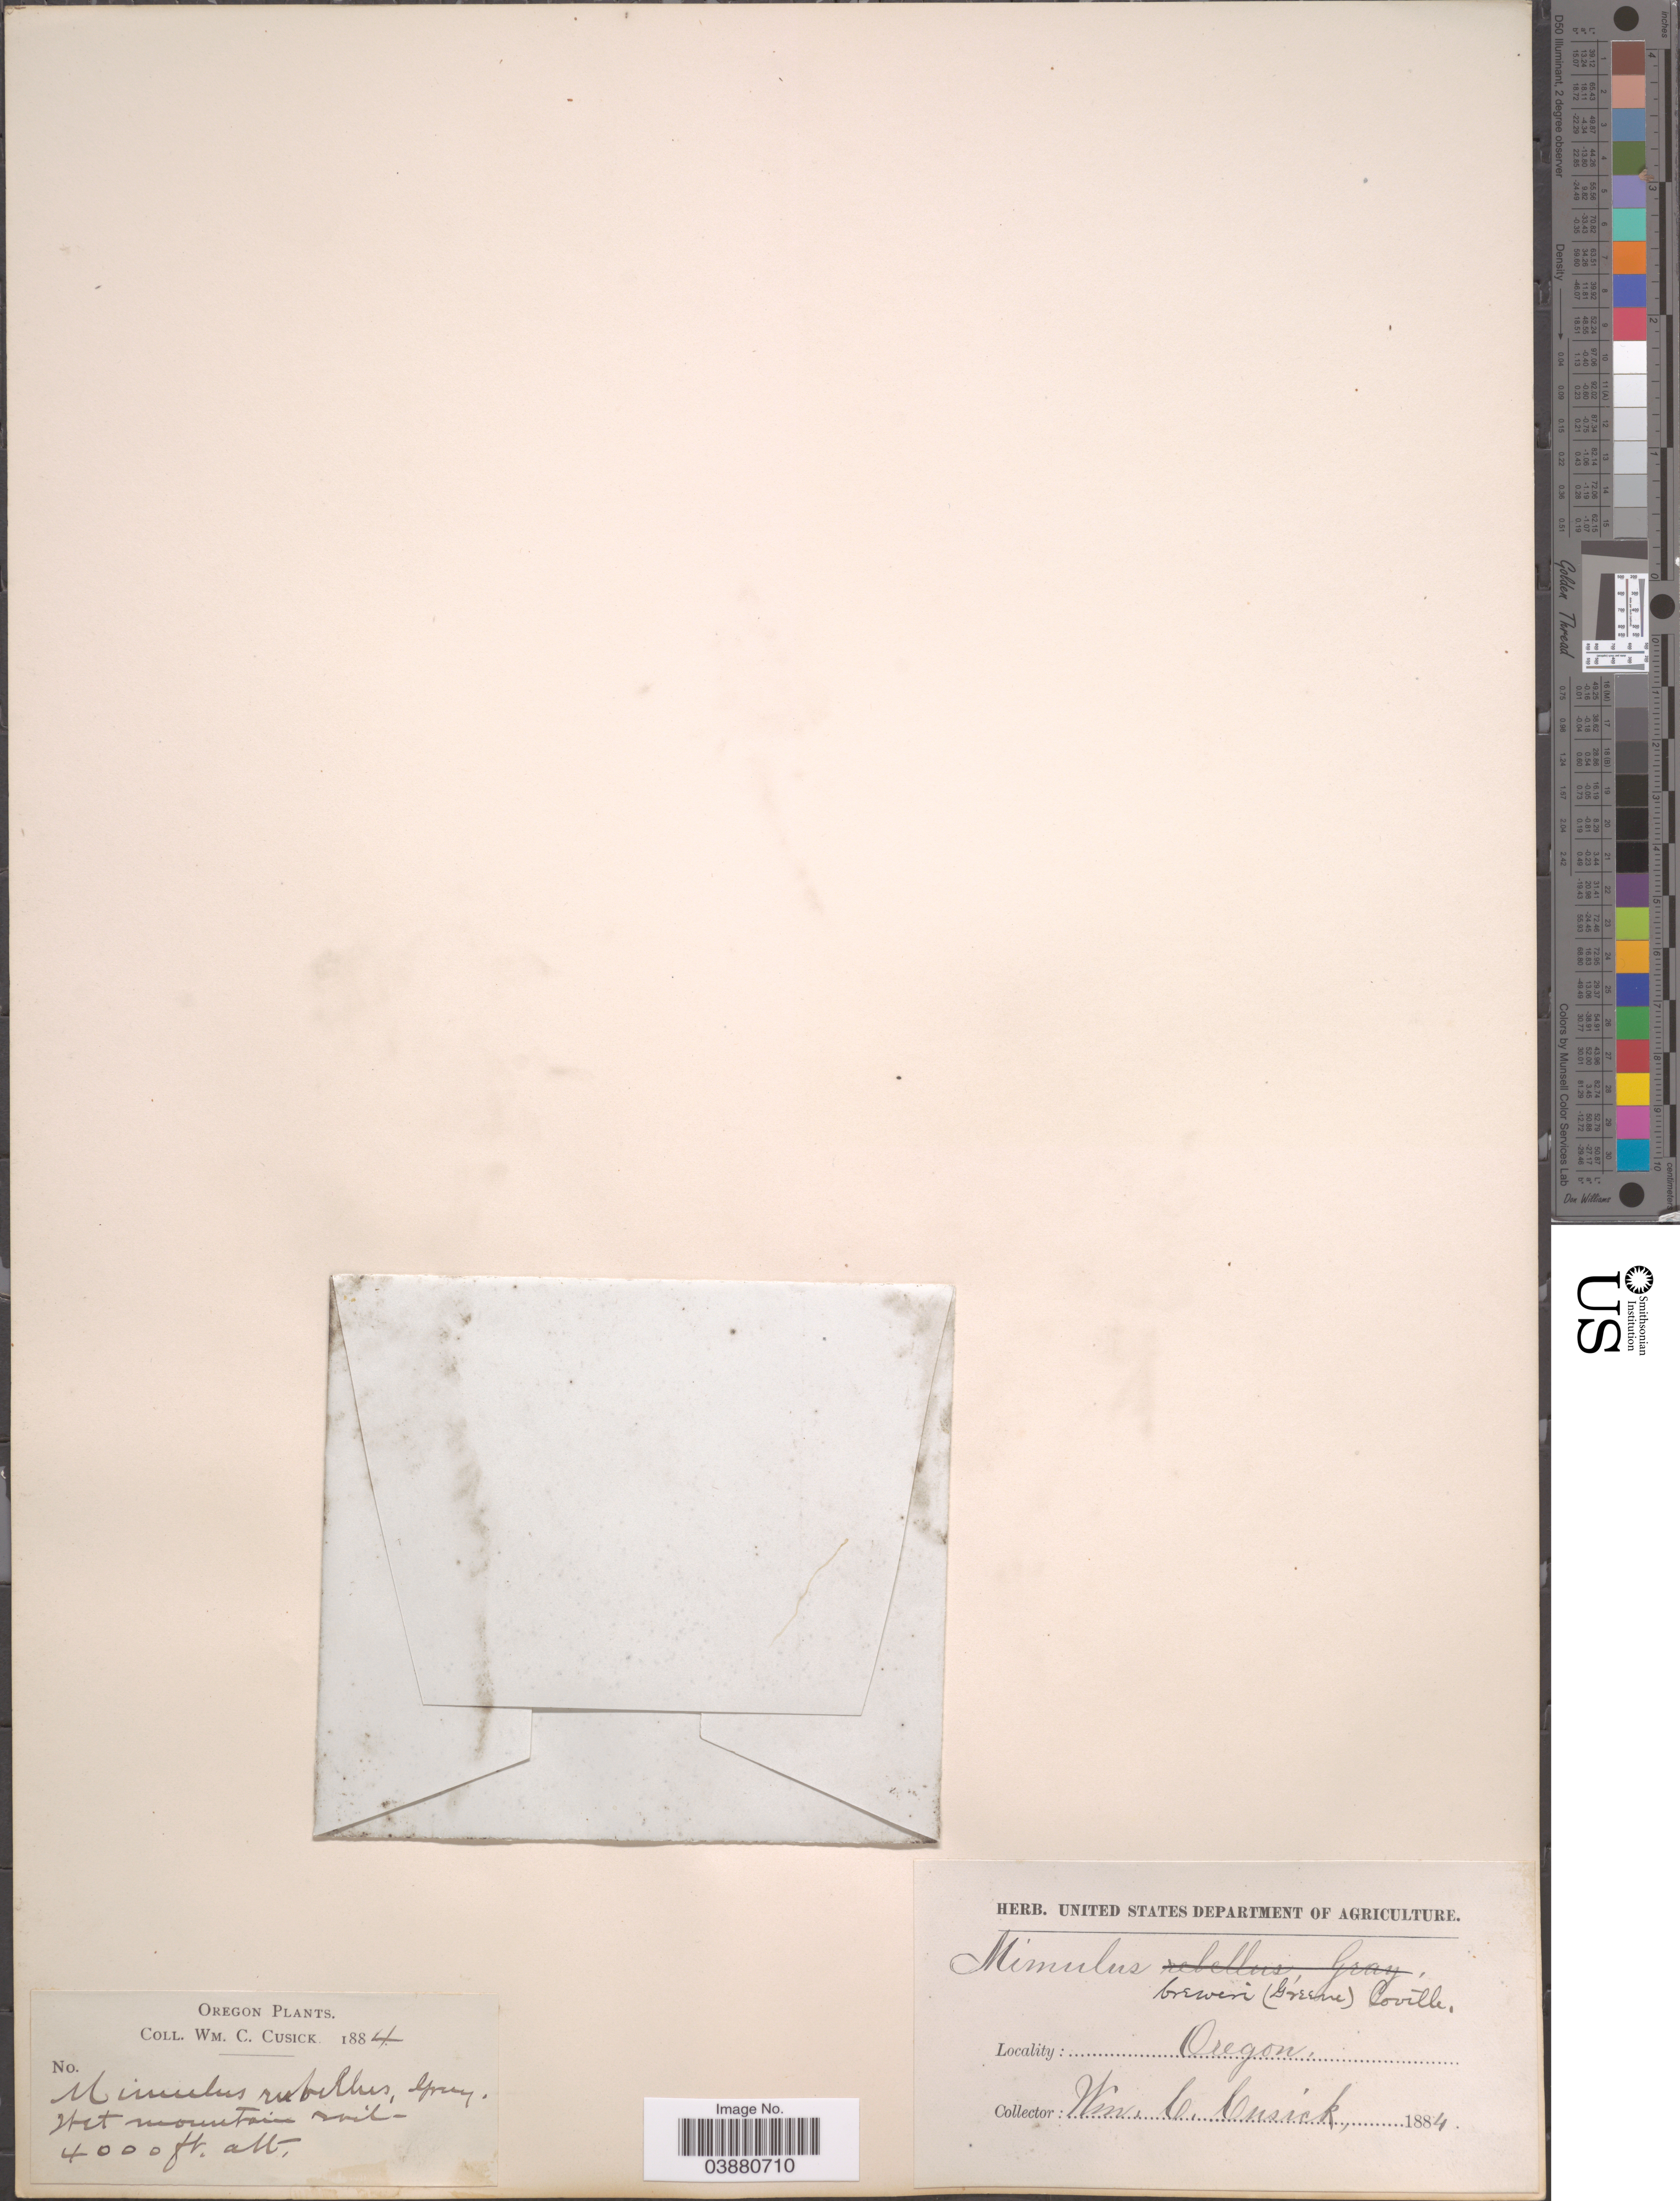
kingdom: Plantae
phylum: Tracheophyta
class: Magnoliopsida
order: Lamiales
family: Phrymaceae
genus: Mimulus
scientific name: Mimulus breweri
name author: (Greene) Coville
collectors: W. C. Cusick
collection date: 1884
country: United States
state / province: Oregon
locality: Wet mountain soil.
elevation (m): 1219